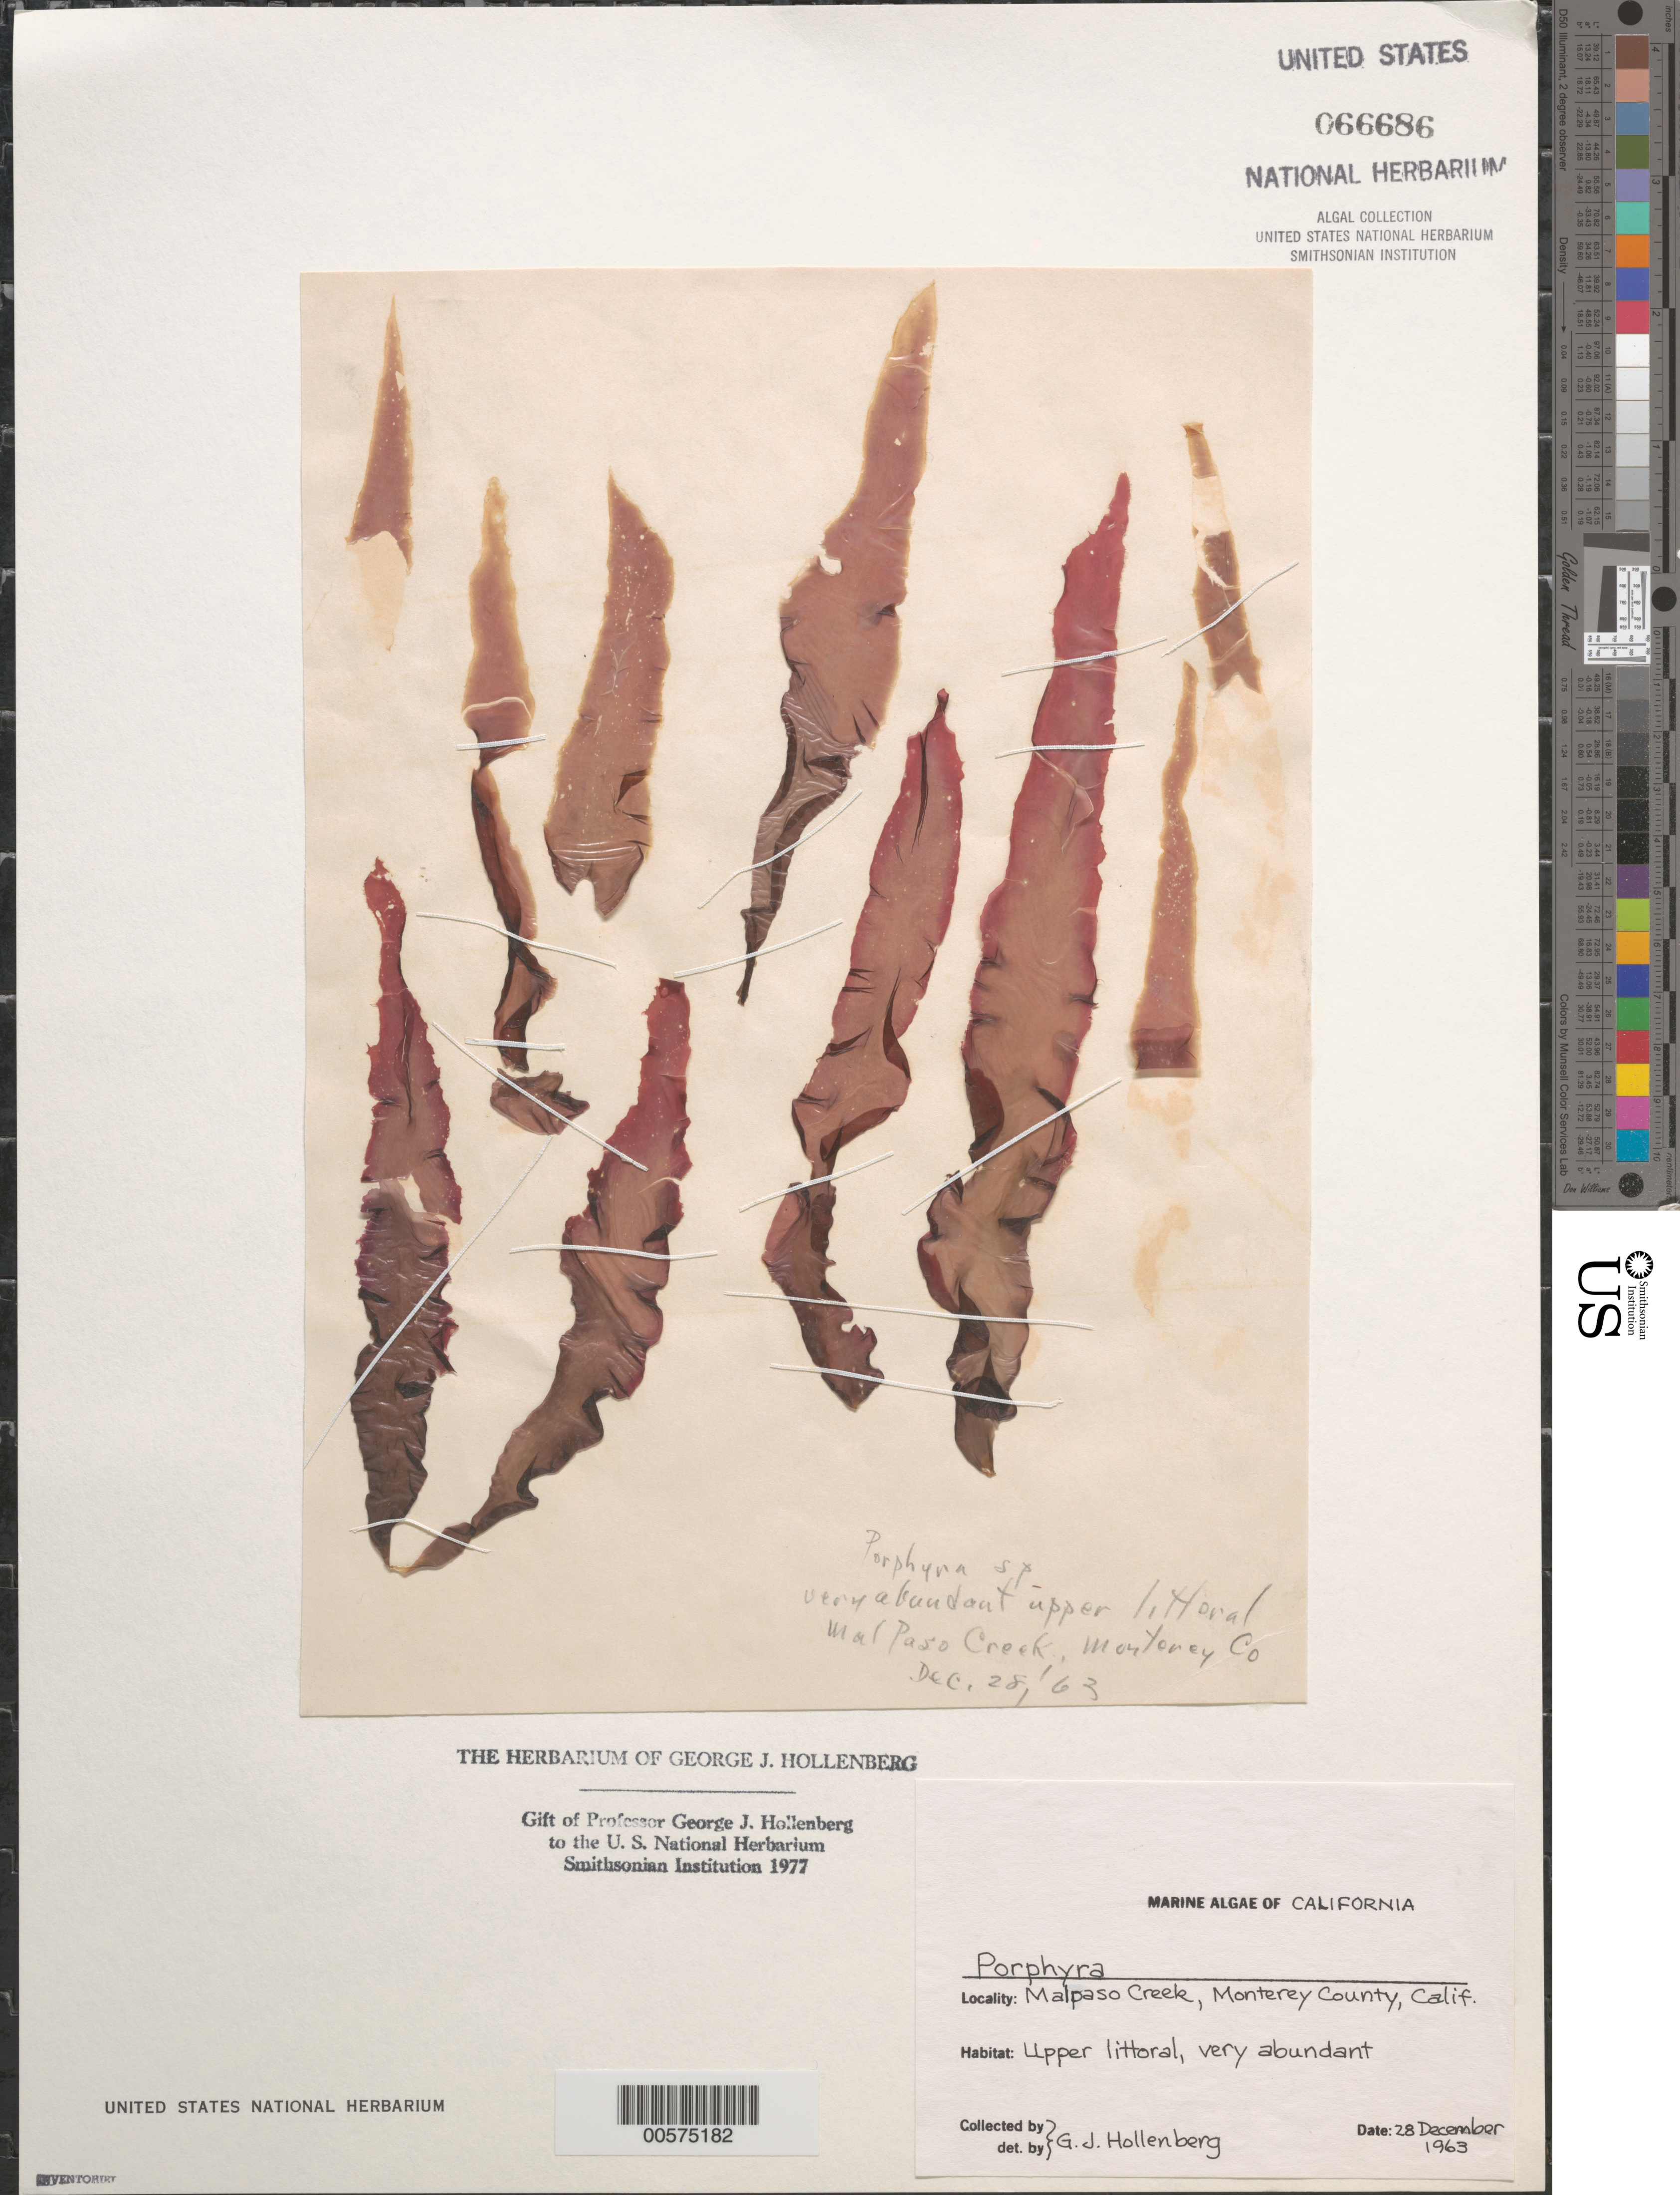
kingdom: Plantae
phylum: Rhodophyta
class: Bangiophyceae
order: Bangiales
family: Bangiaceae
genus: Porphyra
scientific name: Porphyra sp.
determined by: Hollenberg, George J.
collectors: G. Hollenberg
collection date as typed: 28 Dec 1963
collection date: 1963-12-28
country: United States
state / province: California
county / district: Monterey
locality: Malpaso Creek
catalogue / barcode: US 66686